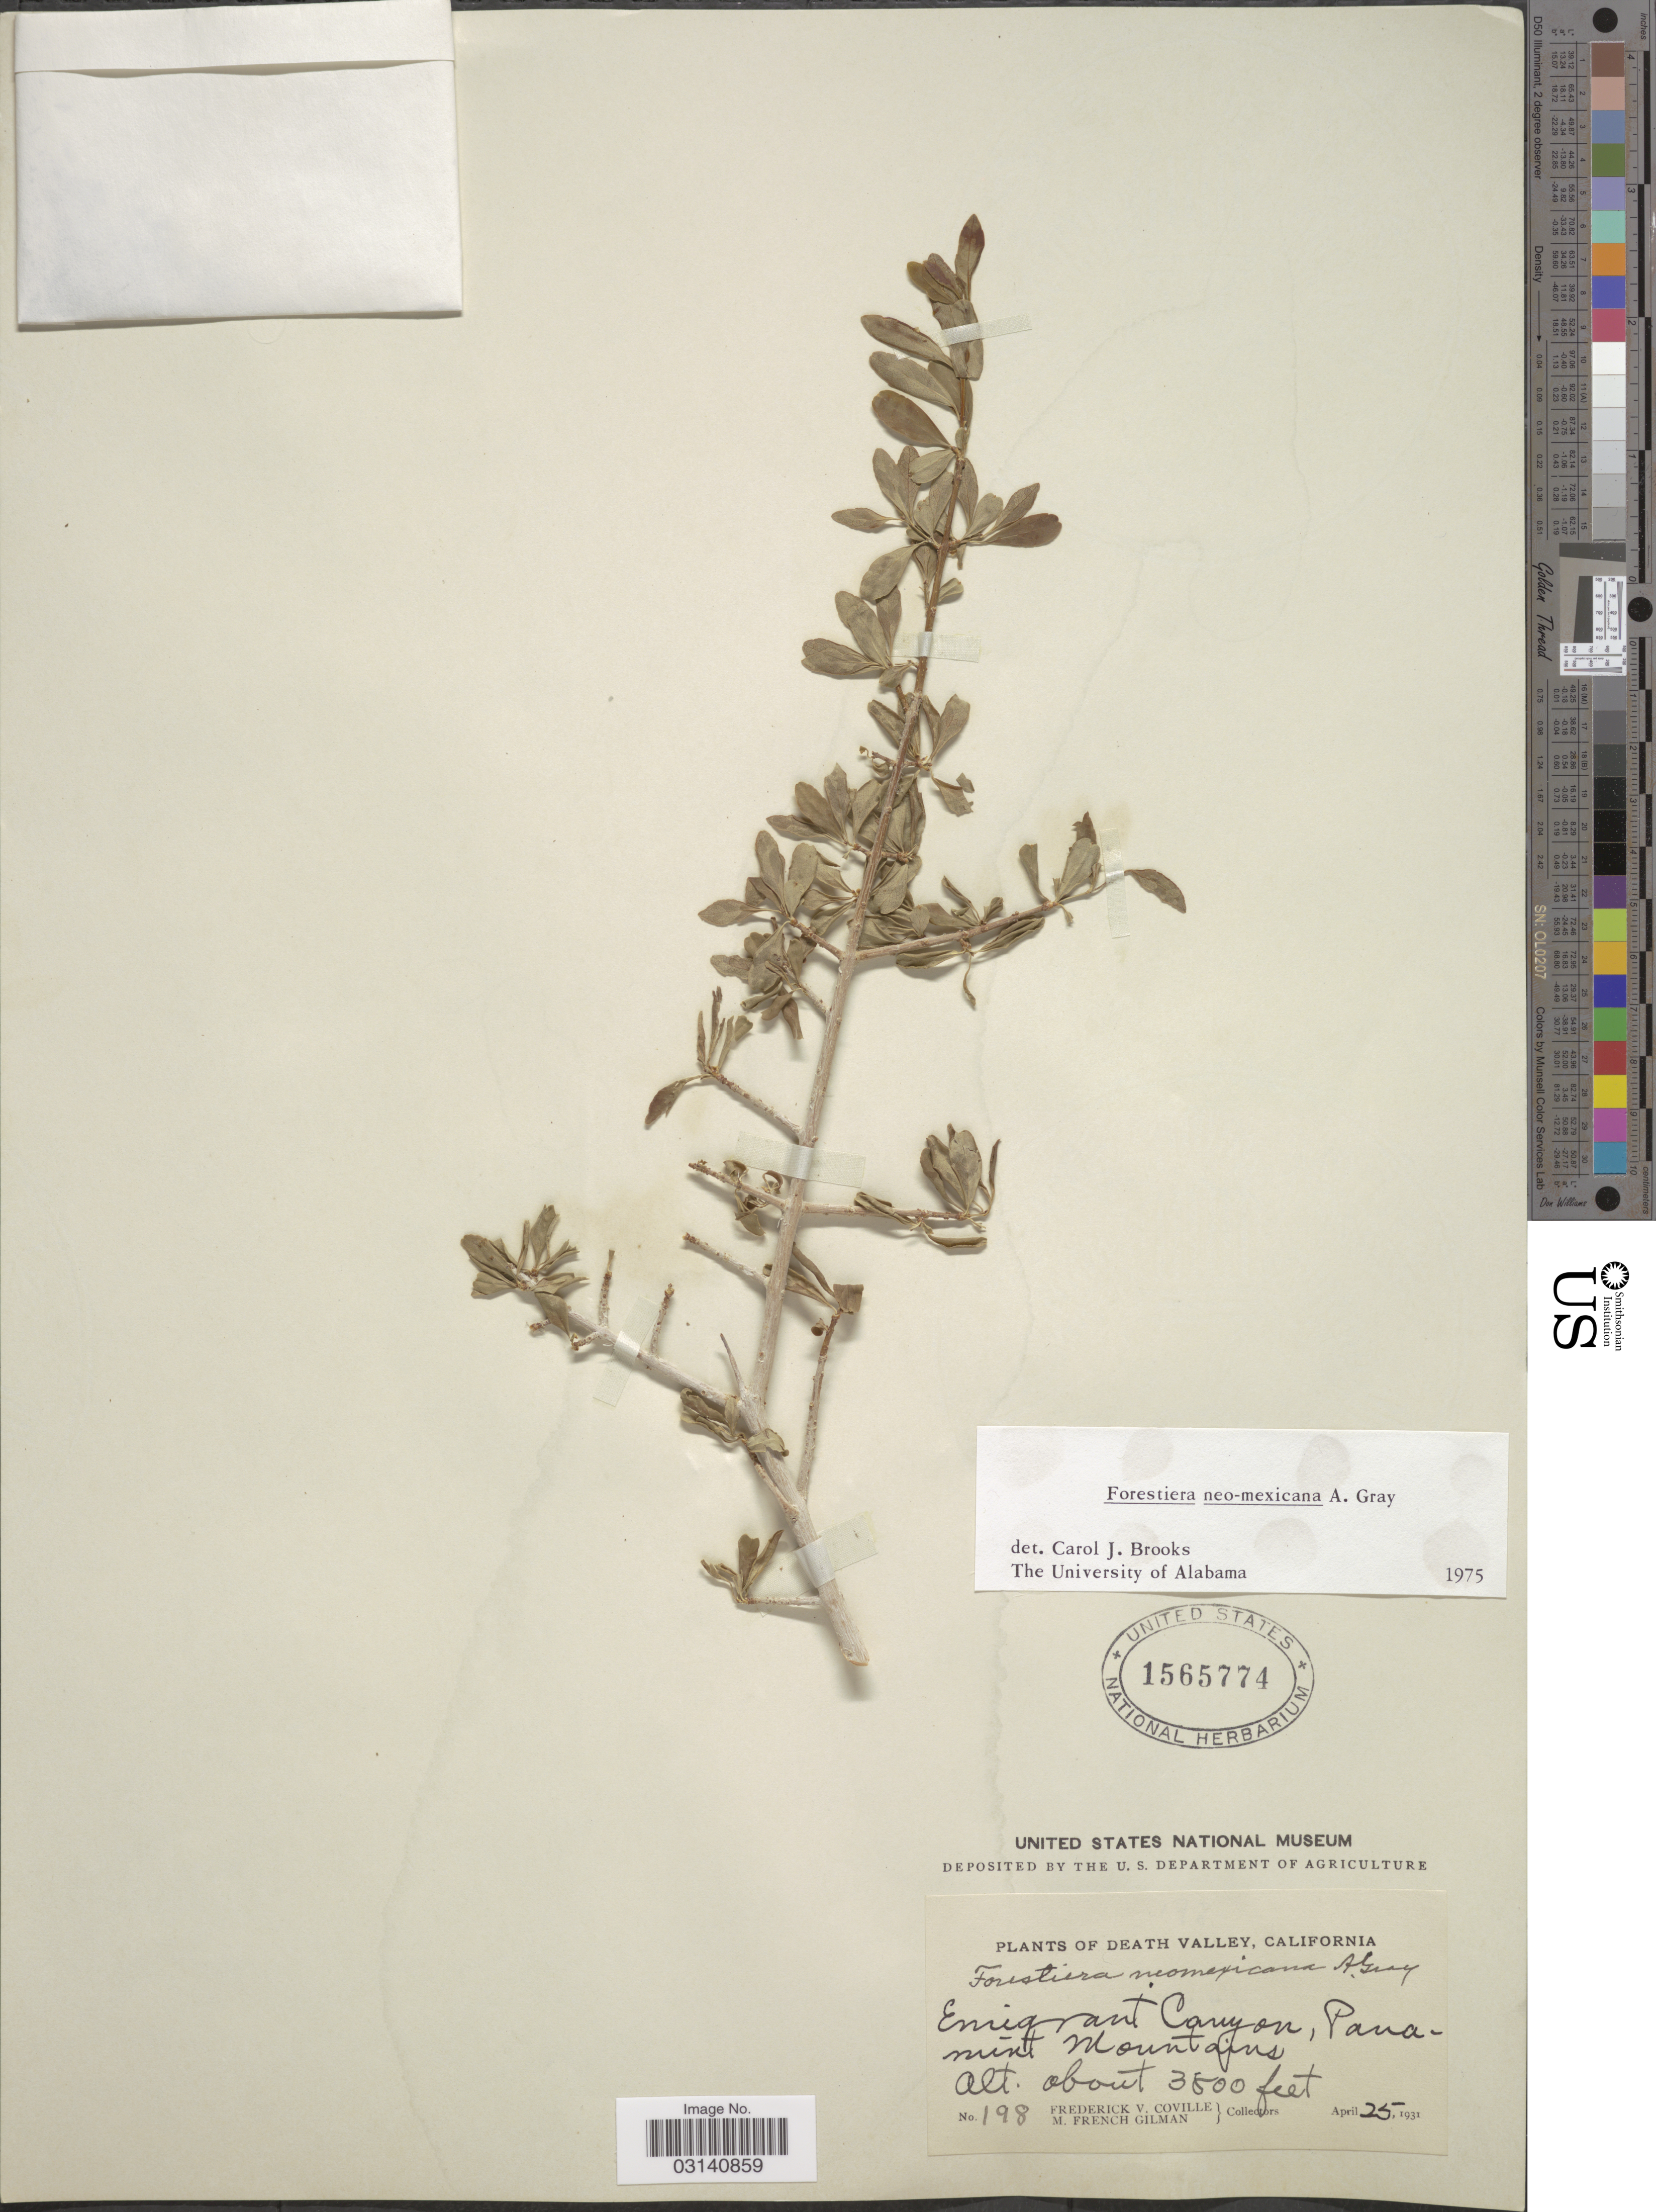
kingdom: Plantae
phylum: Tracheophyta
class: Magnoliopsida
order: Lamiales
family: Oleaceae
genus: Forestiera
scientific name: Forestiera neomexicana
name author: A. Gray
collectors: F. V. Coville & M. F. Gilman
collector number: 198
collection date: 1931-04-25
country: United States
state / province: California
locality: Death Valley. Emigrant Canyon, Panamint Mountains.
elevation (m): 1158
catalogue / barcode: US 1565774